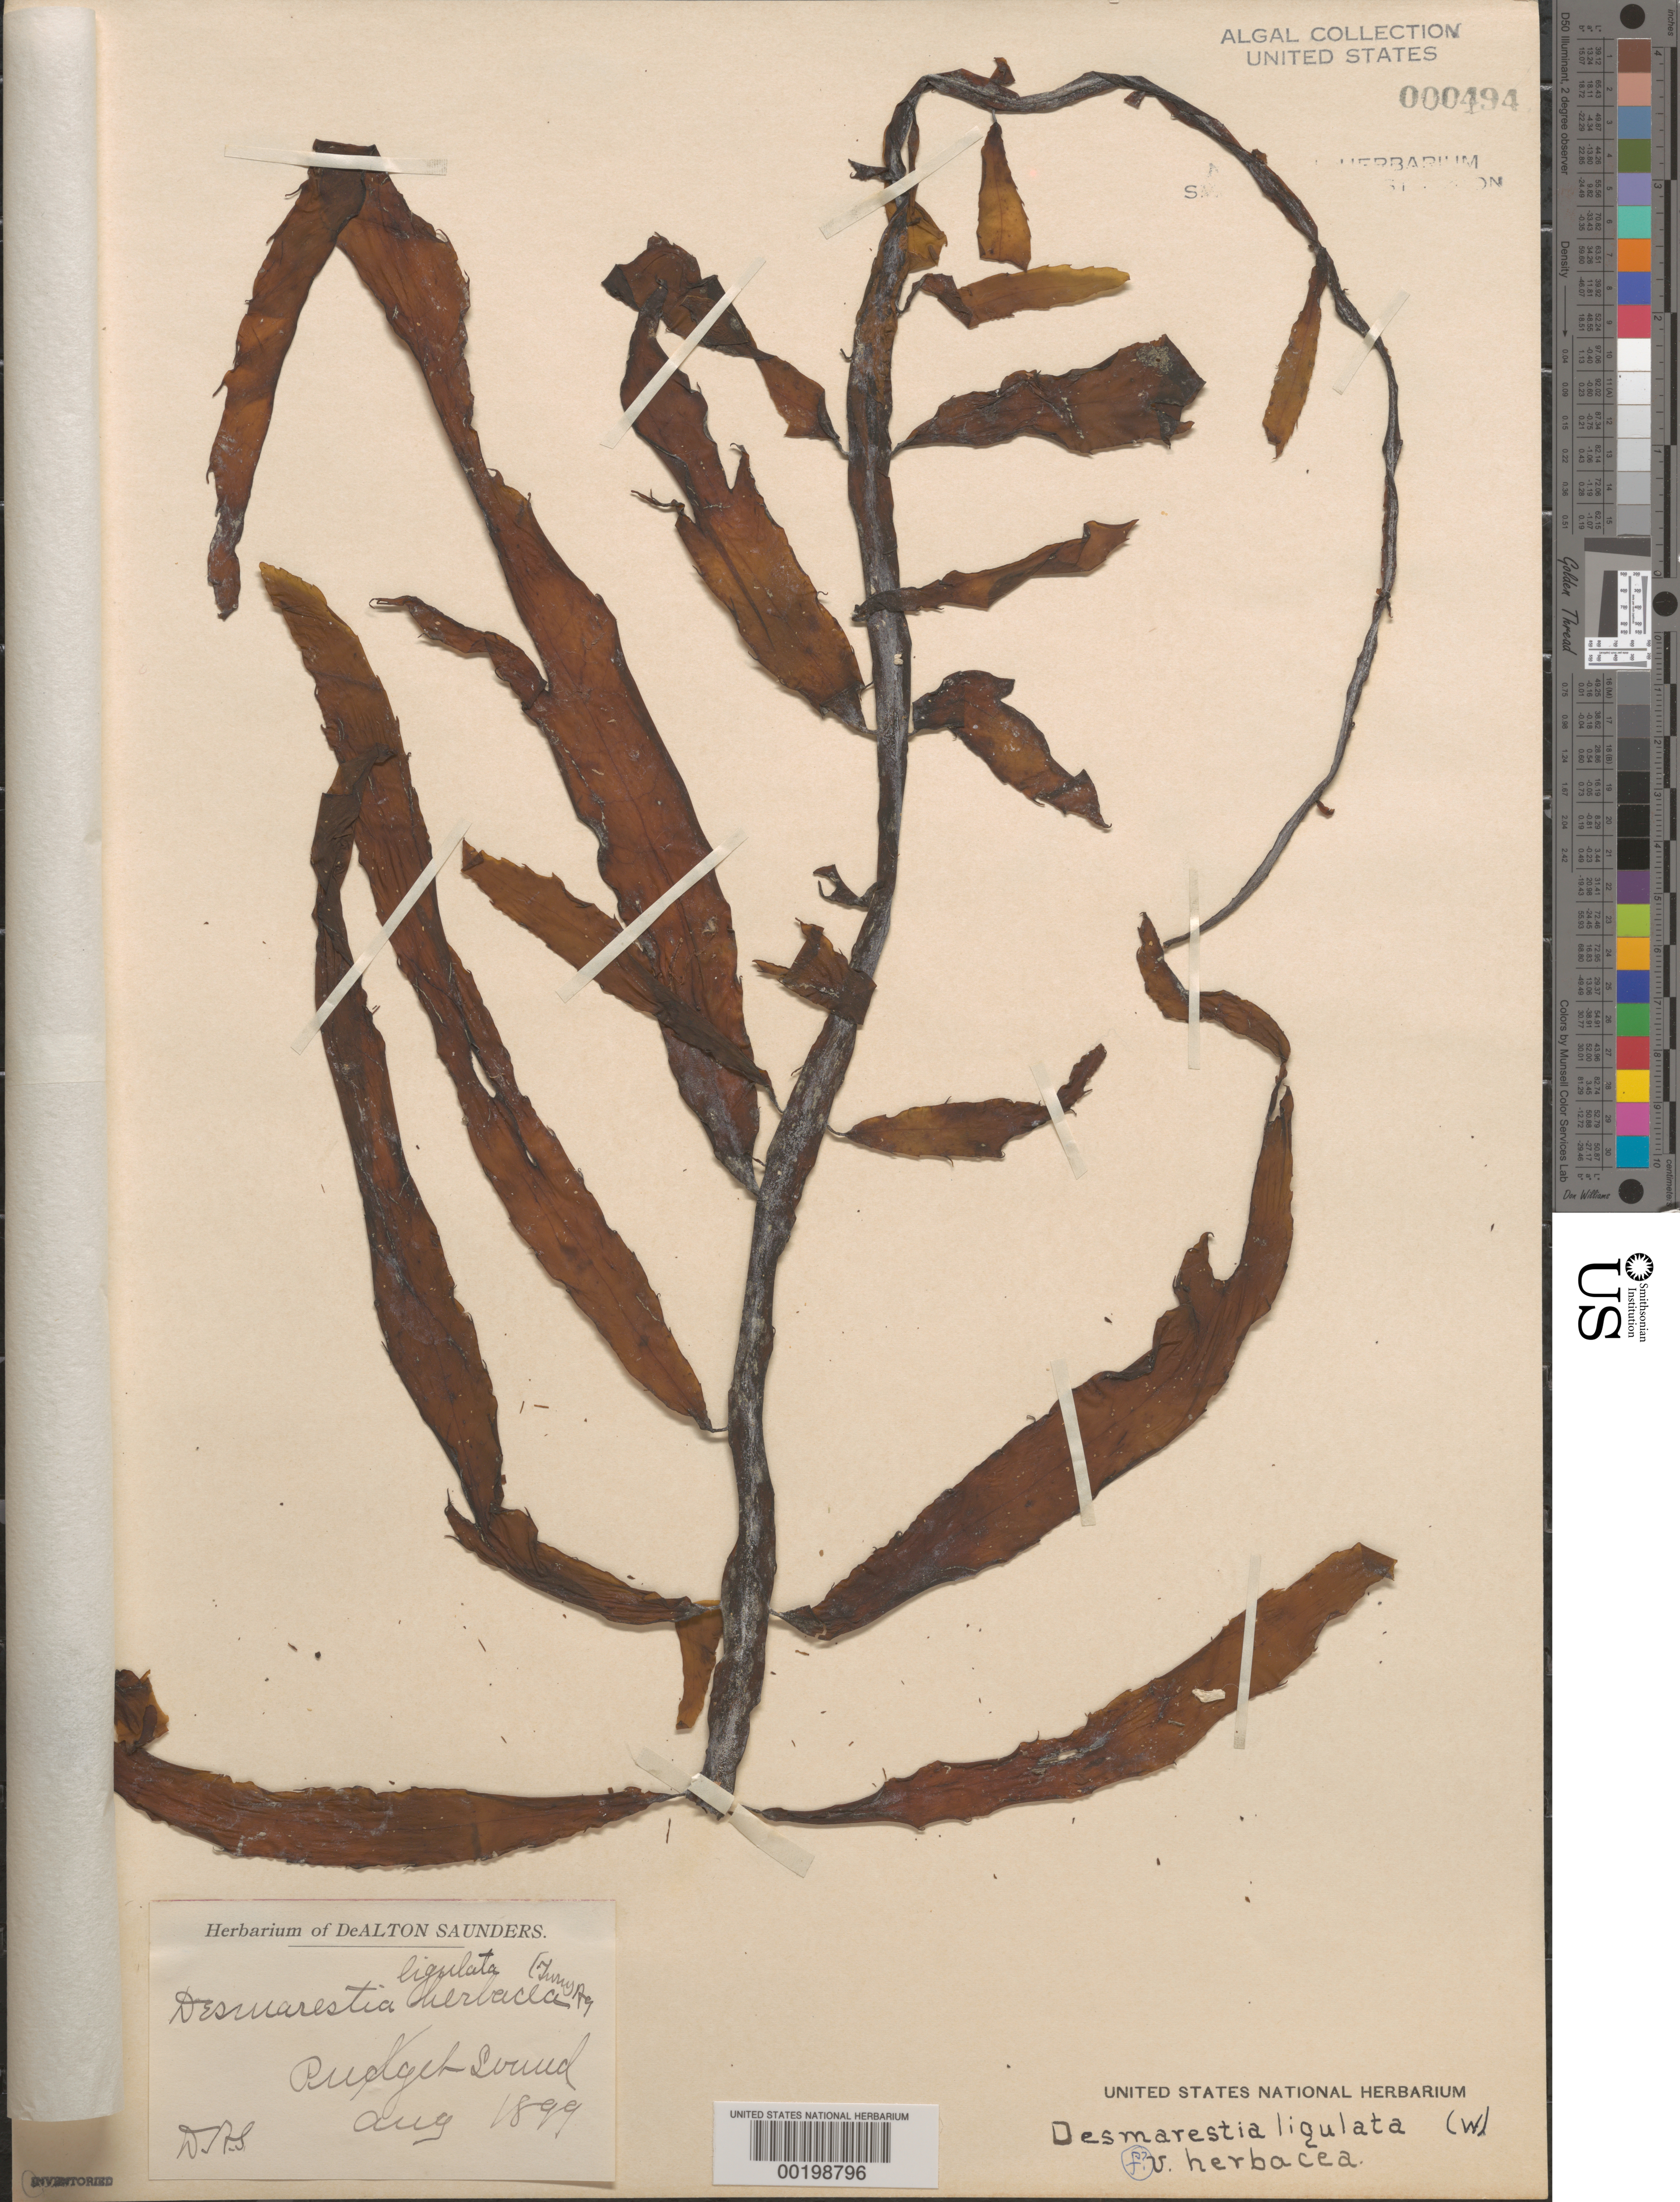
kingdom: Chromista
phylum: Ochrophyta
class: Phaeophyceae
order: Desmarestiales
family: Desmarestiaceae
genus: Desmarestia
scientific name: Desmarestia ligulata f. herbacea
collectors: D. Saunders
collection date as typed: Aug 1899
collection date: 1899-08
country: United States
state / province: Washington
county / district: King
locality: Puget Sound (Pudget Sound)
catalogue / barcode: US 494